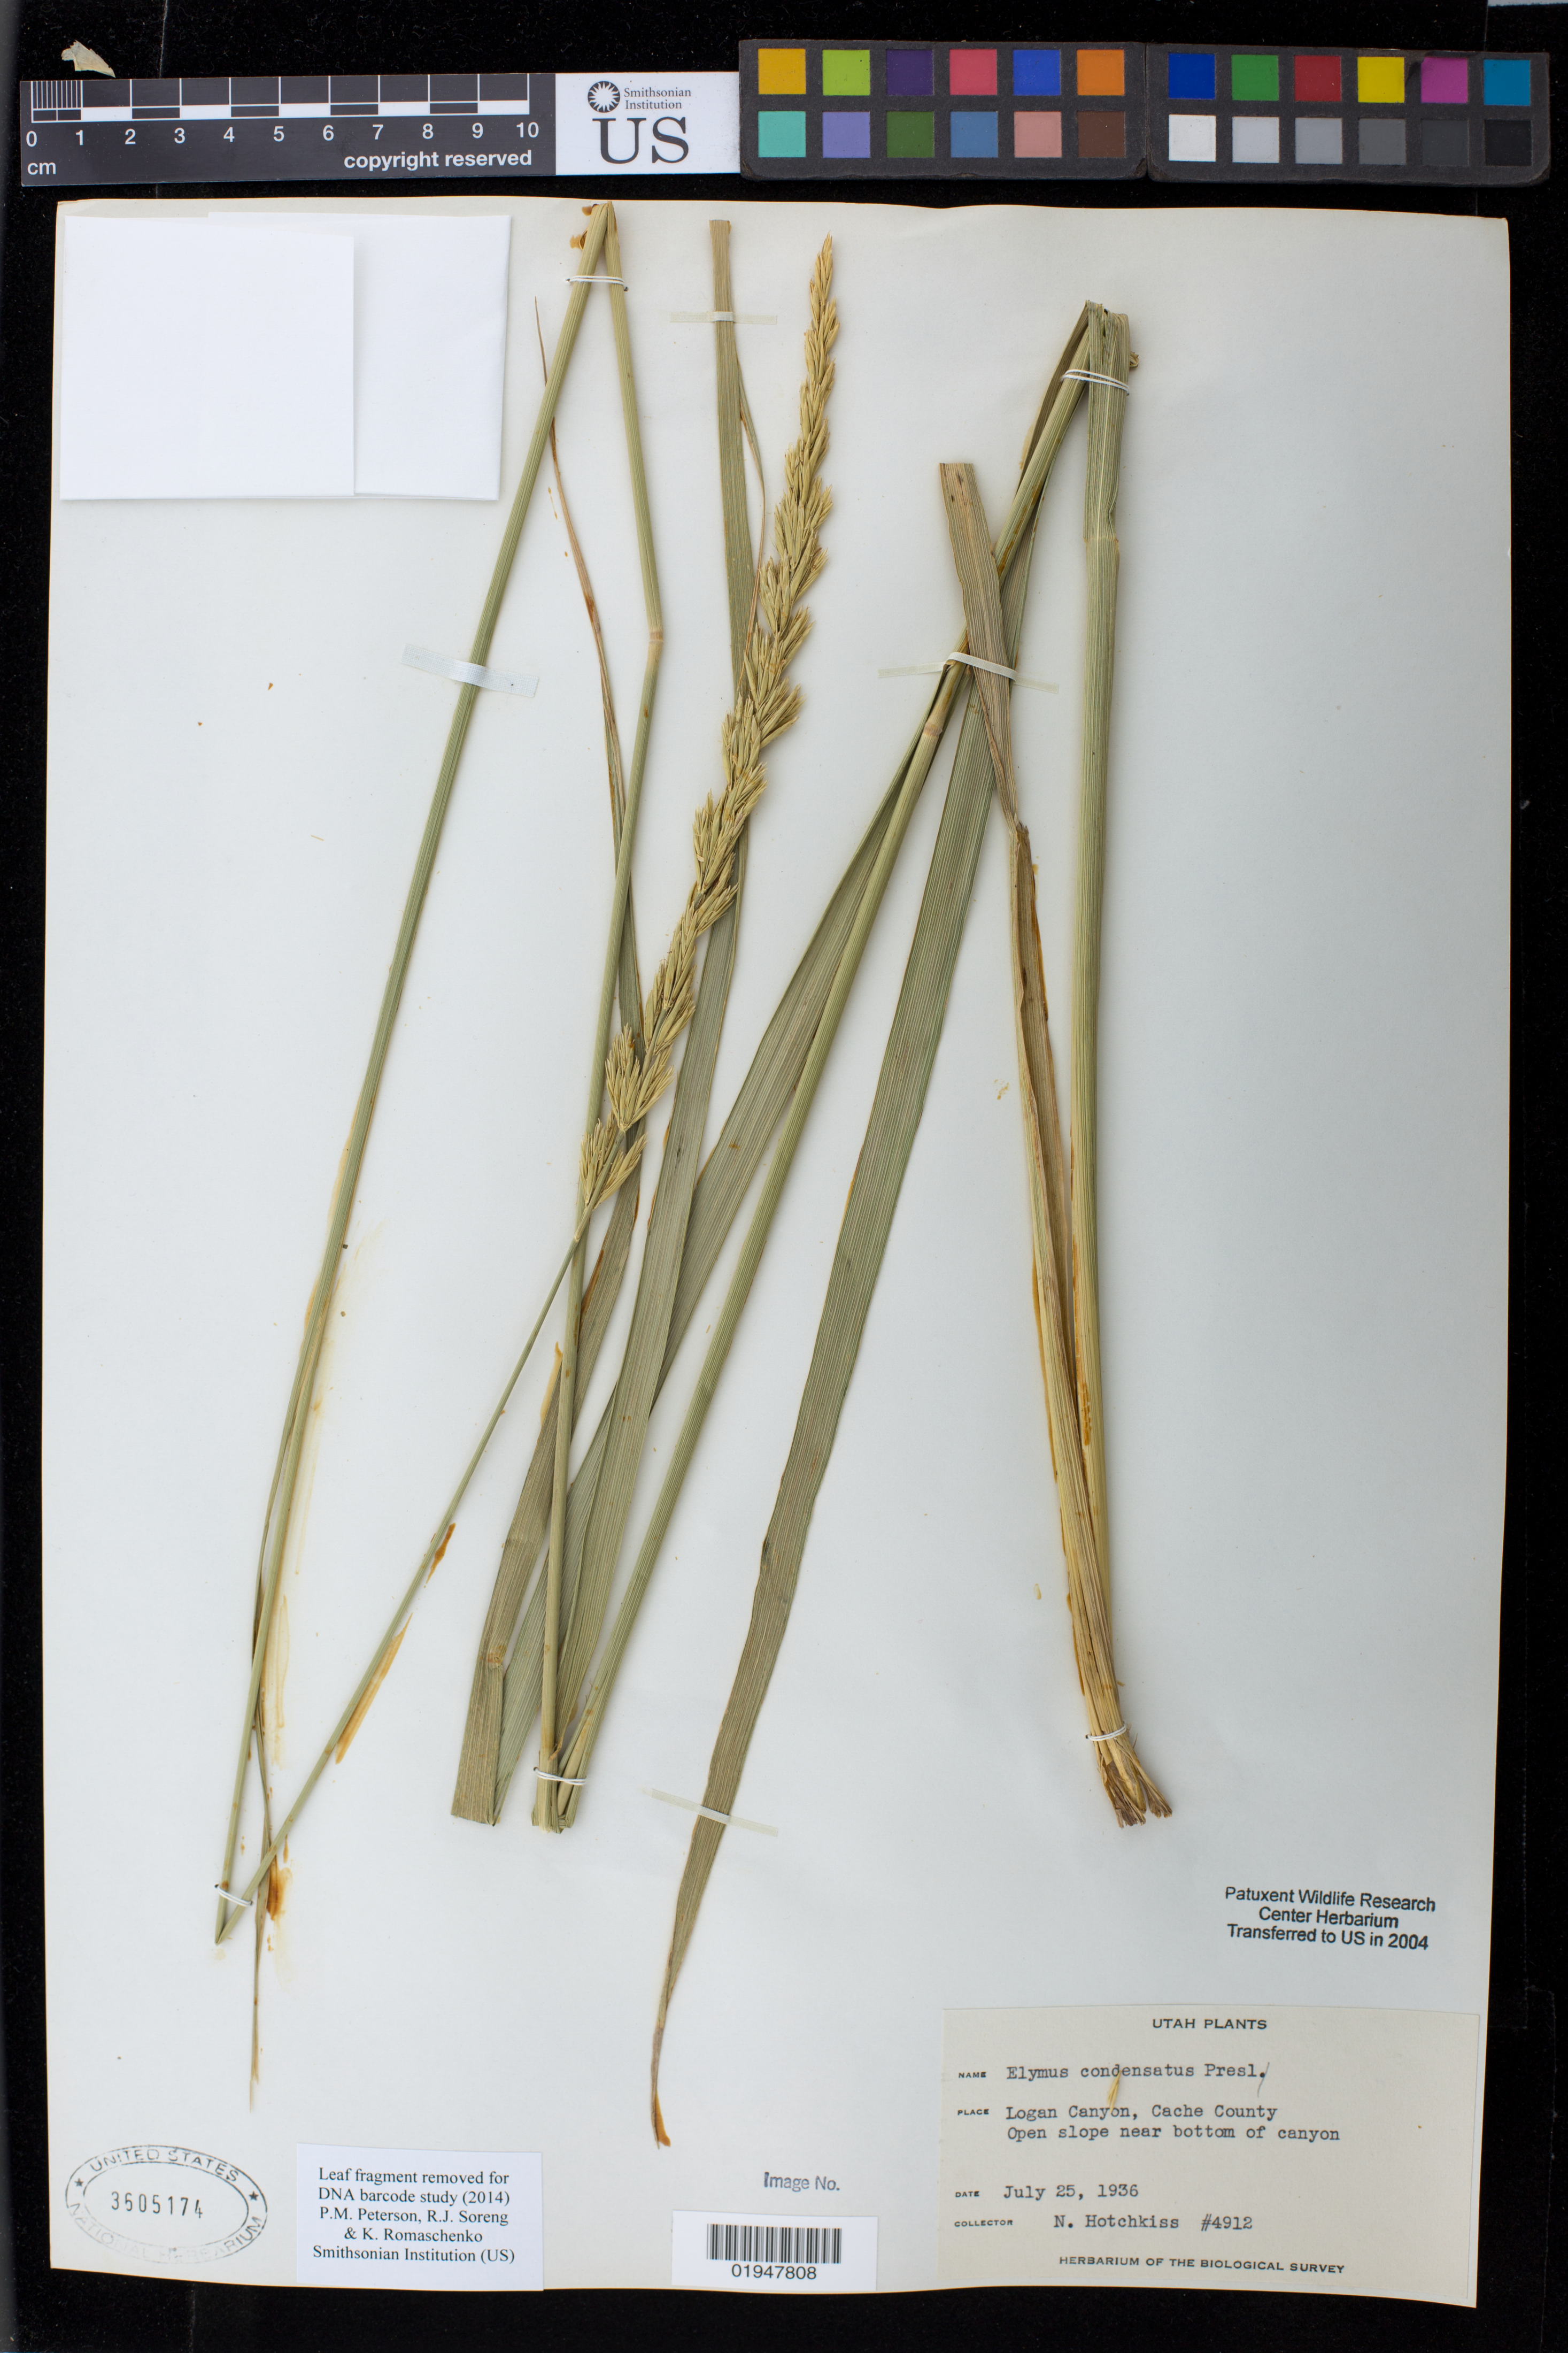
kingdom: Plantae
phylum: Tracheophyta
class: Liliopsida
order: Poales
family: Poaceae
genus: Elymus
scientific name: Elymus condensatus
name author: J. Presl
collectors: N. Hotchkiss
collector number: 4912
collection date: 1936-07-25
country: United States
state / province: Utah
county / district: Cache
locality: Logan Canyon. Open slope near bottom of canyon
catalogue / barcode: US 3505174